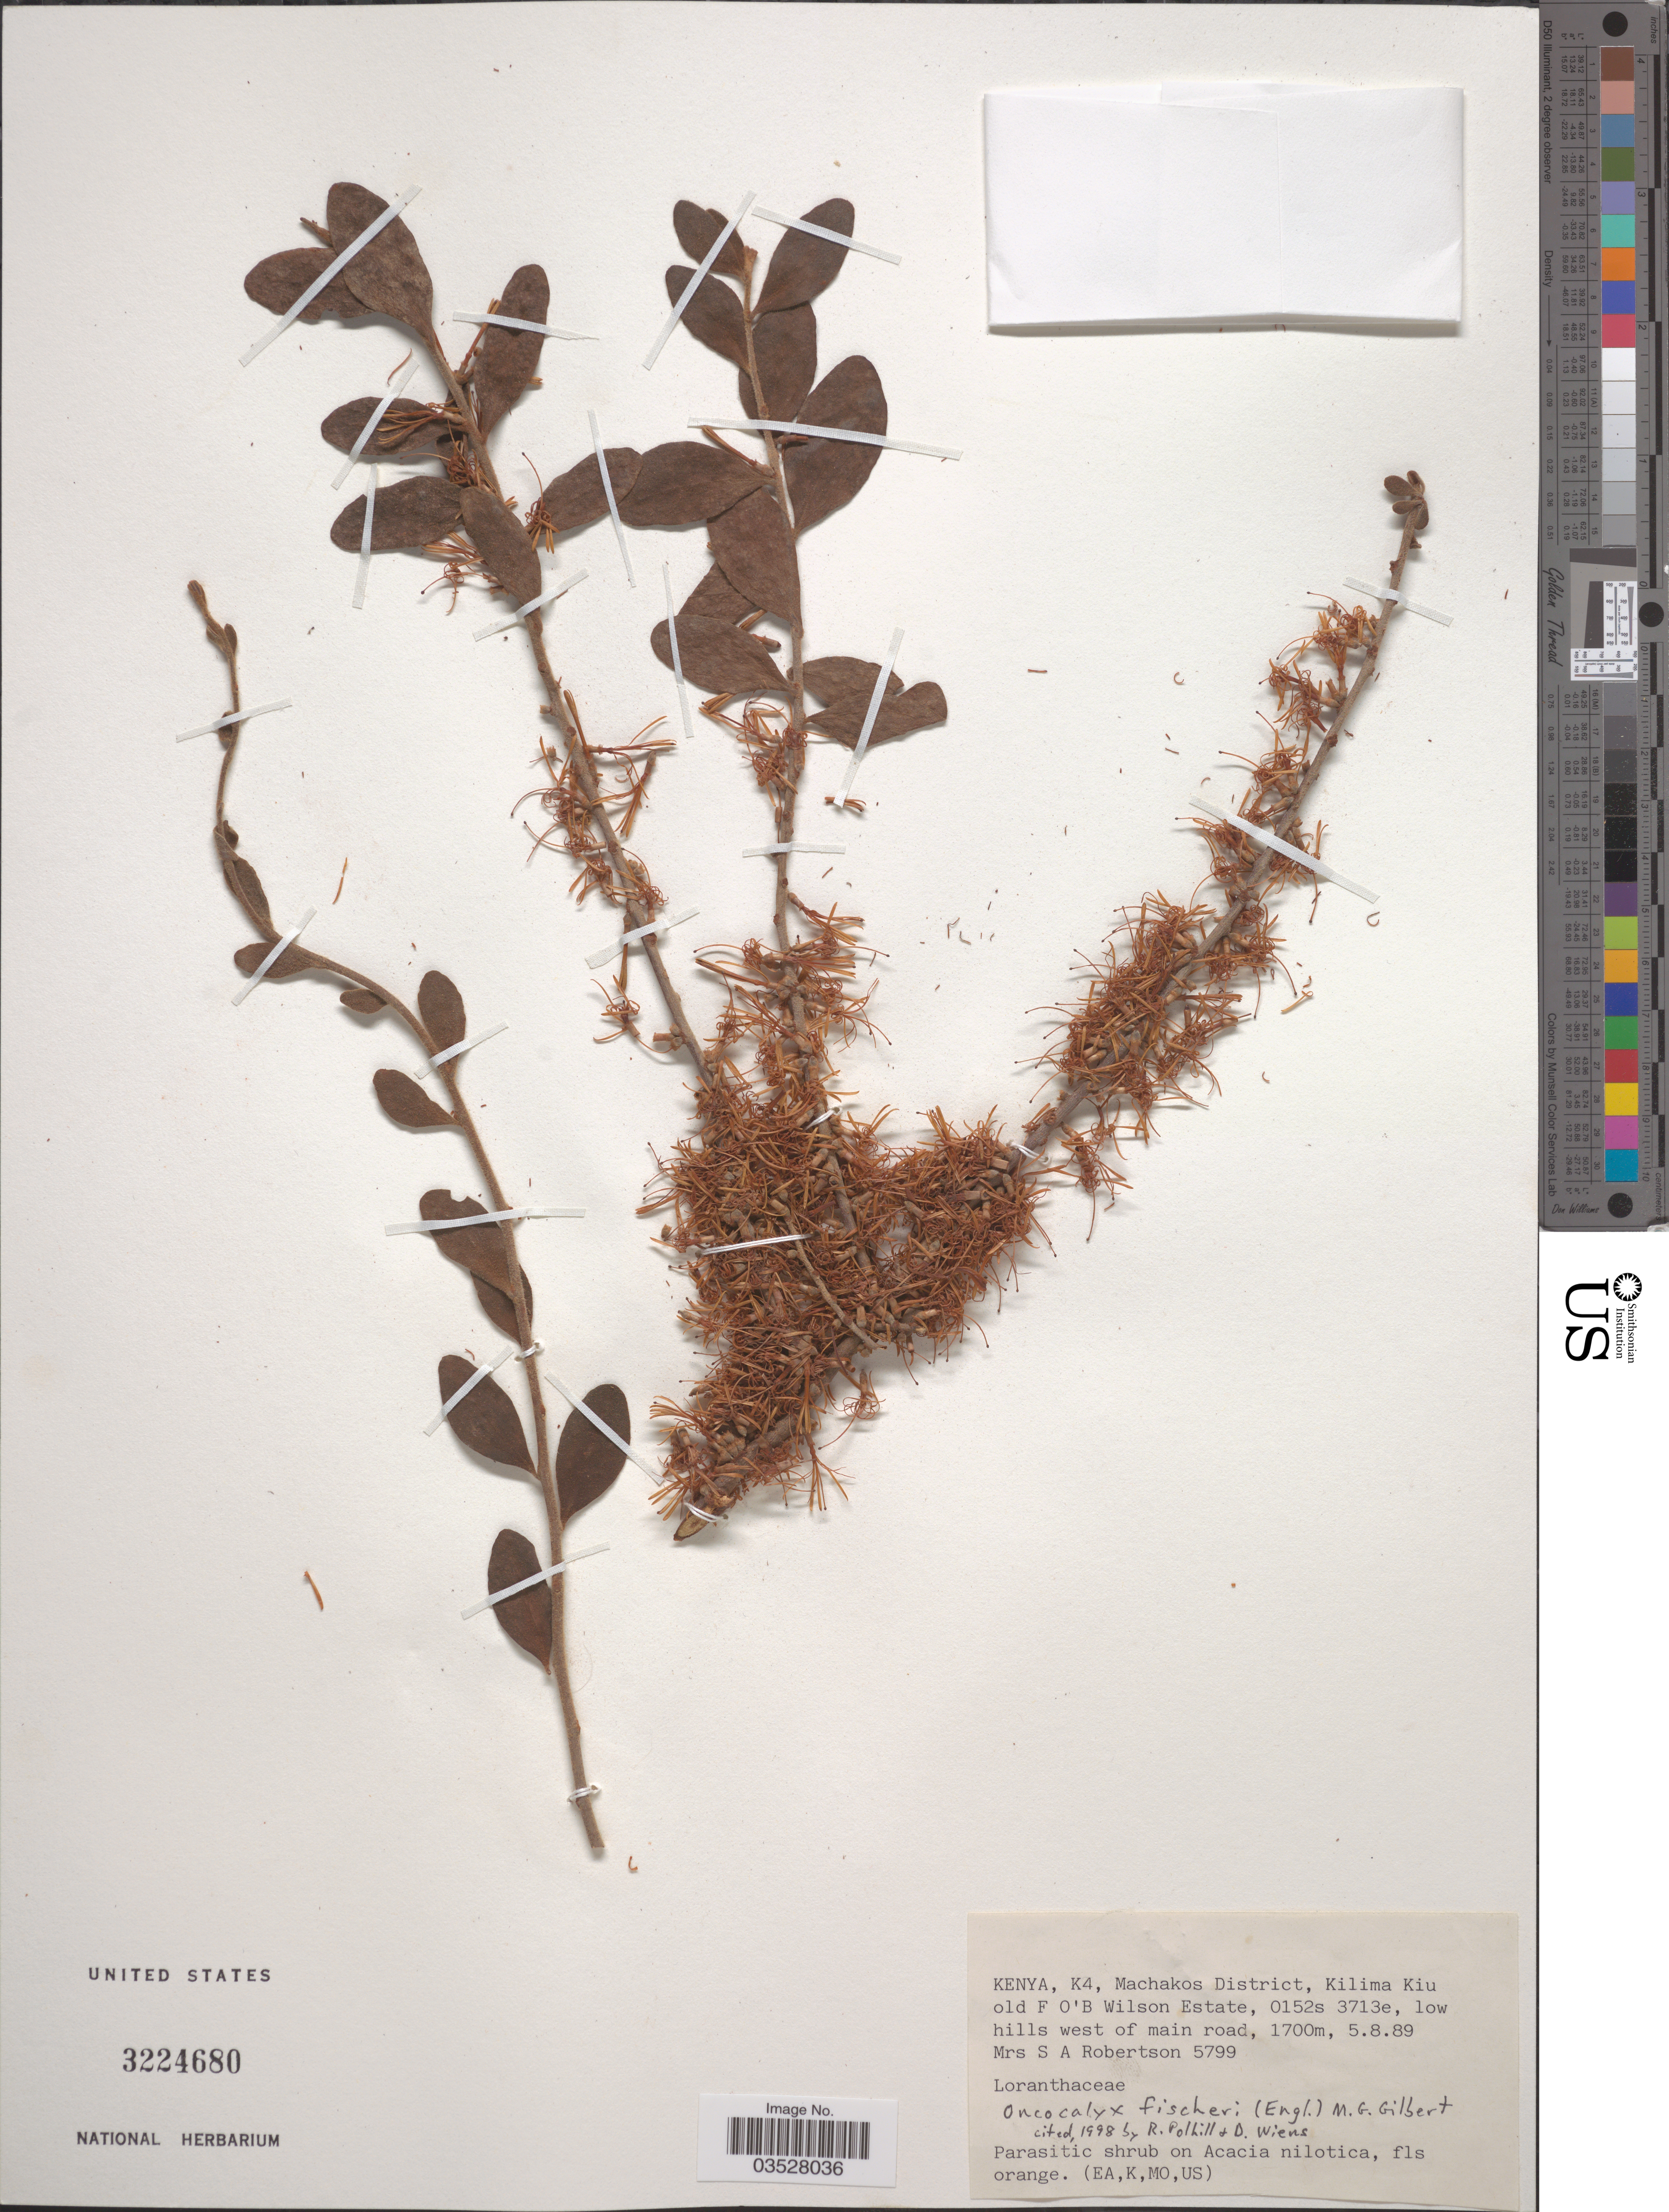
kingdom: Plantae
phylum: Tracheophyta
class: Magnoliopsida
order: Santalales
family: Loranthaceae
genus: Oncocalyx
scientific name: Oncocalyx fischeri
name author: (Engl.) M.G. Gilbert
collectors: S. Robertson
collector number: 5799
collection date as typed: Transcribed d/m/y: 5/8/89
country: Kenya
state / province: Machakos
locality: K4, Machakos District, Kilima Kiu old F O'B Wilson Estate.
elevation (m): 1700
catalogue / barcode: US 3224680